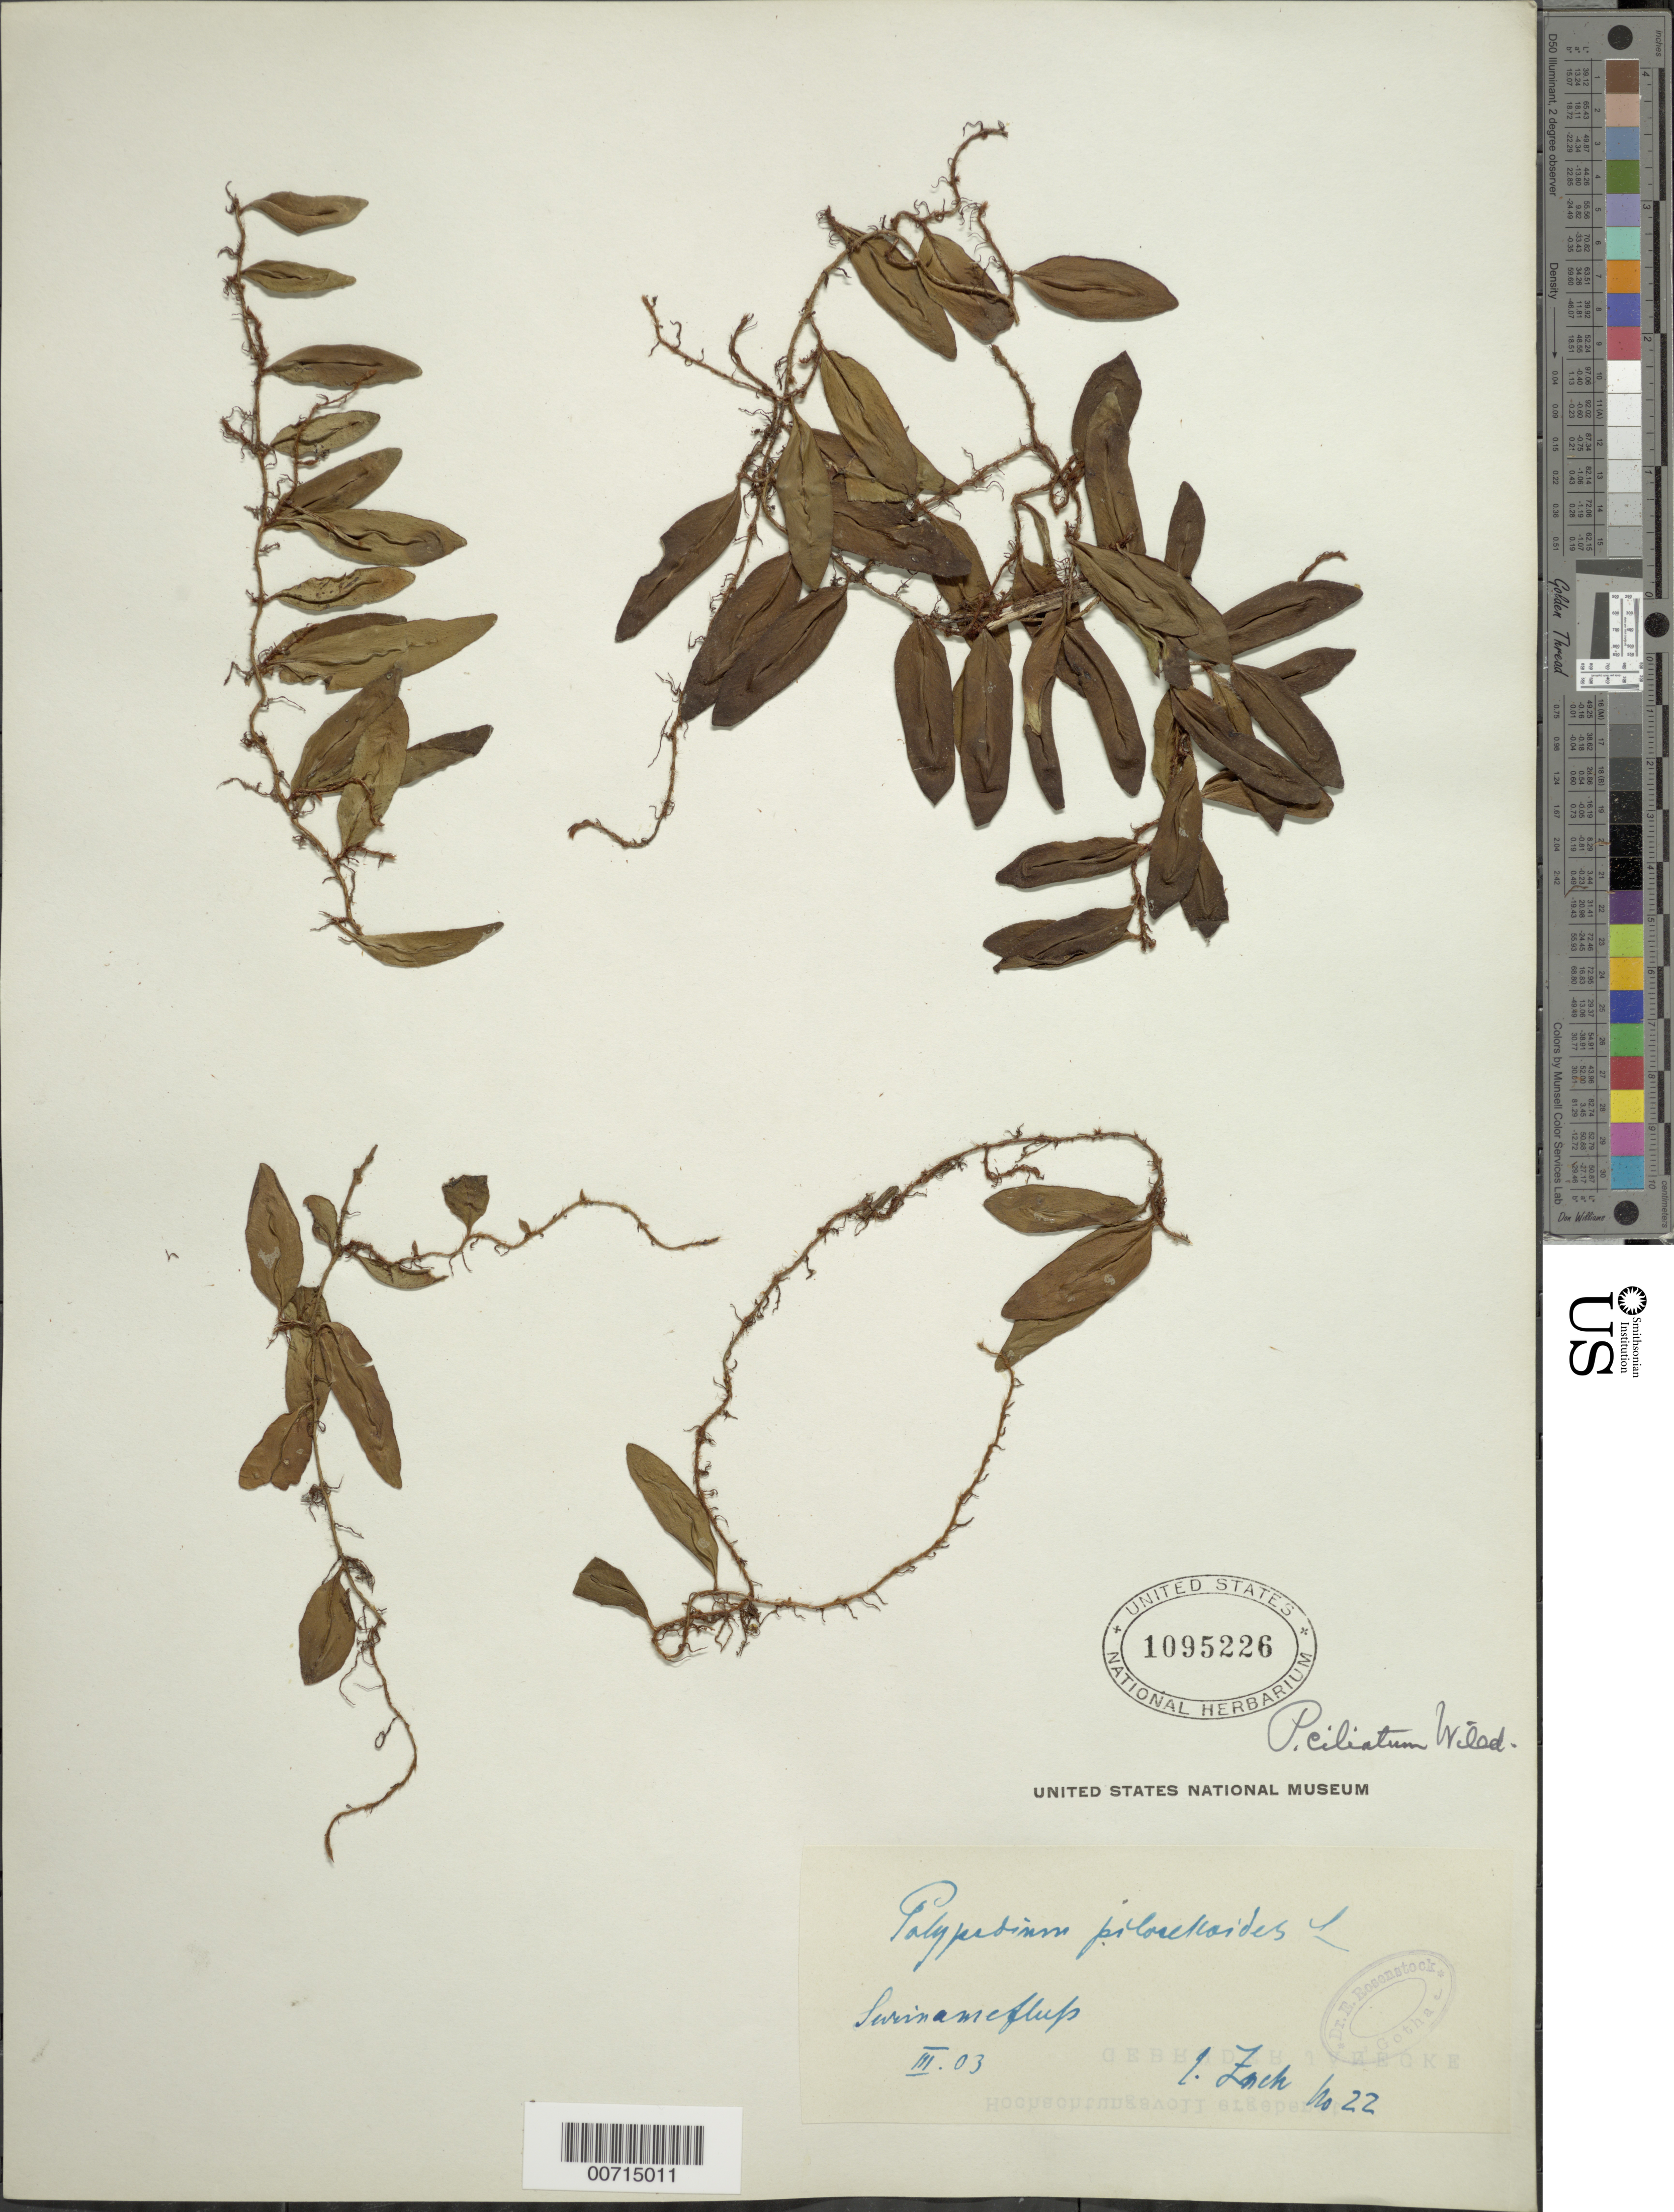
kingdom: Plantae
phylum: Tracheophyta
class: Polypodiopsida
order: Polypodiales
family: Polypodiaceae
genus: Microgramma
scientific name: Microgramma reptans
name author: (Cav.) A.R. Sm.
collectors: L. Zach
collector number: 22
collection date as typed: Mar-03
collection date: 2003-03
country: Suriname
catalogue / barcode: US 1095226